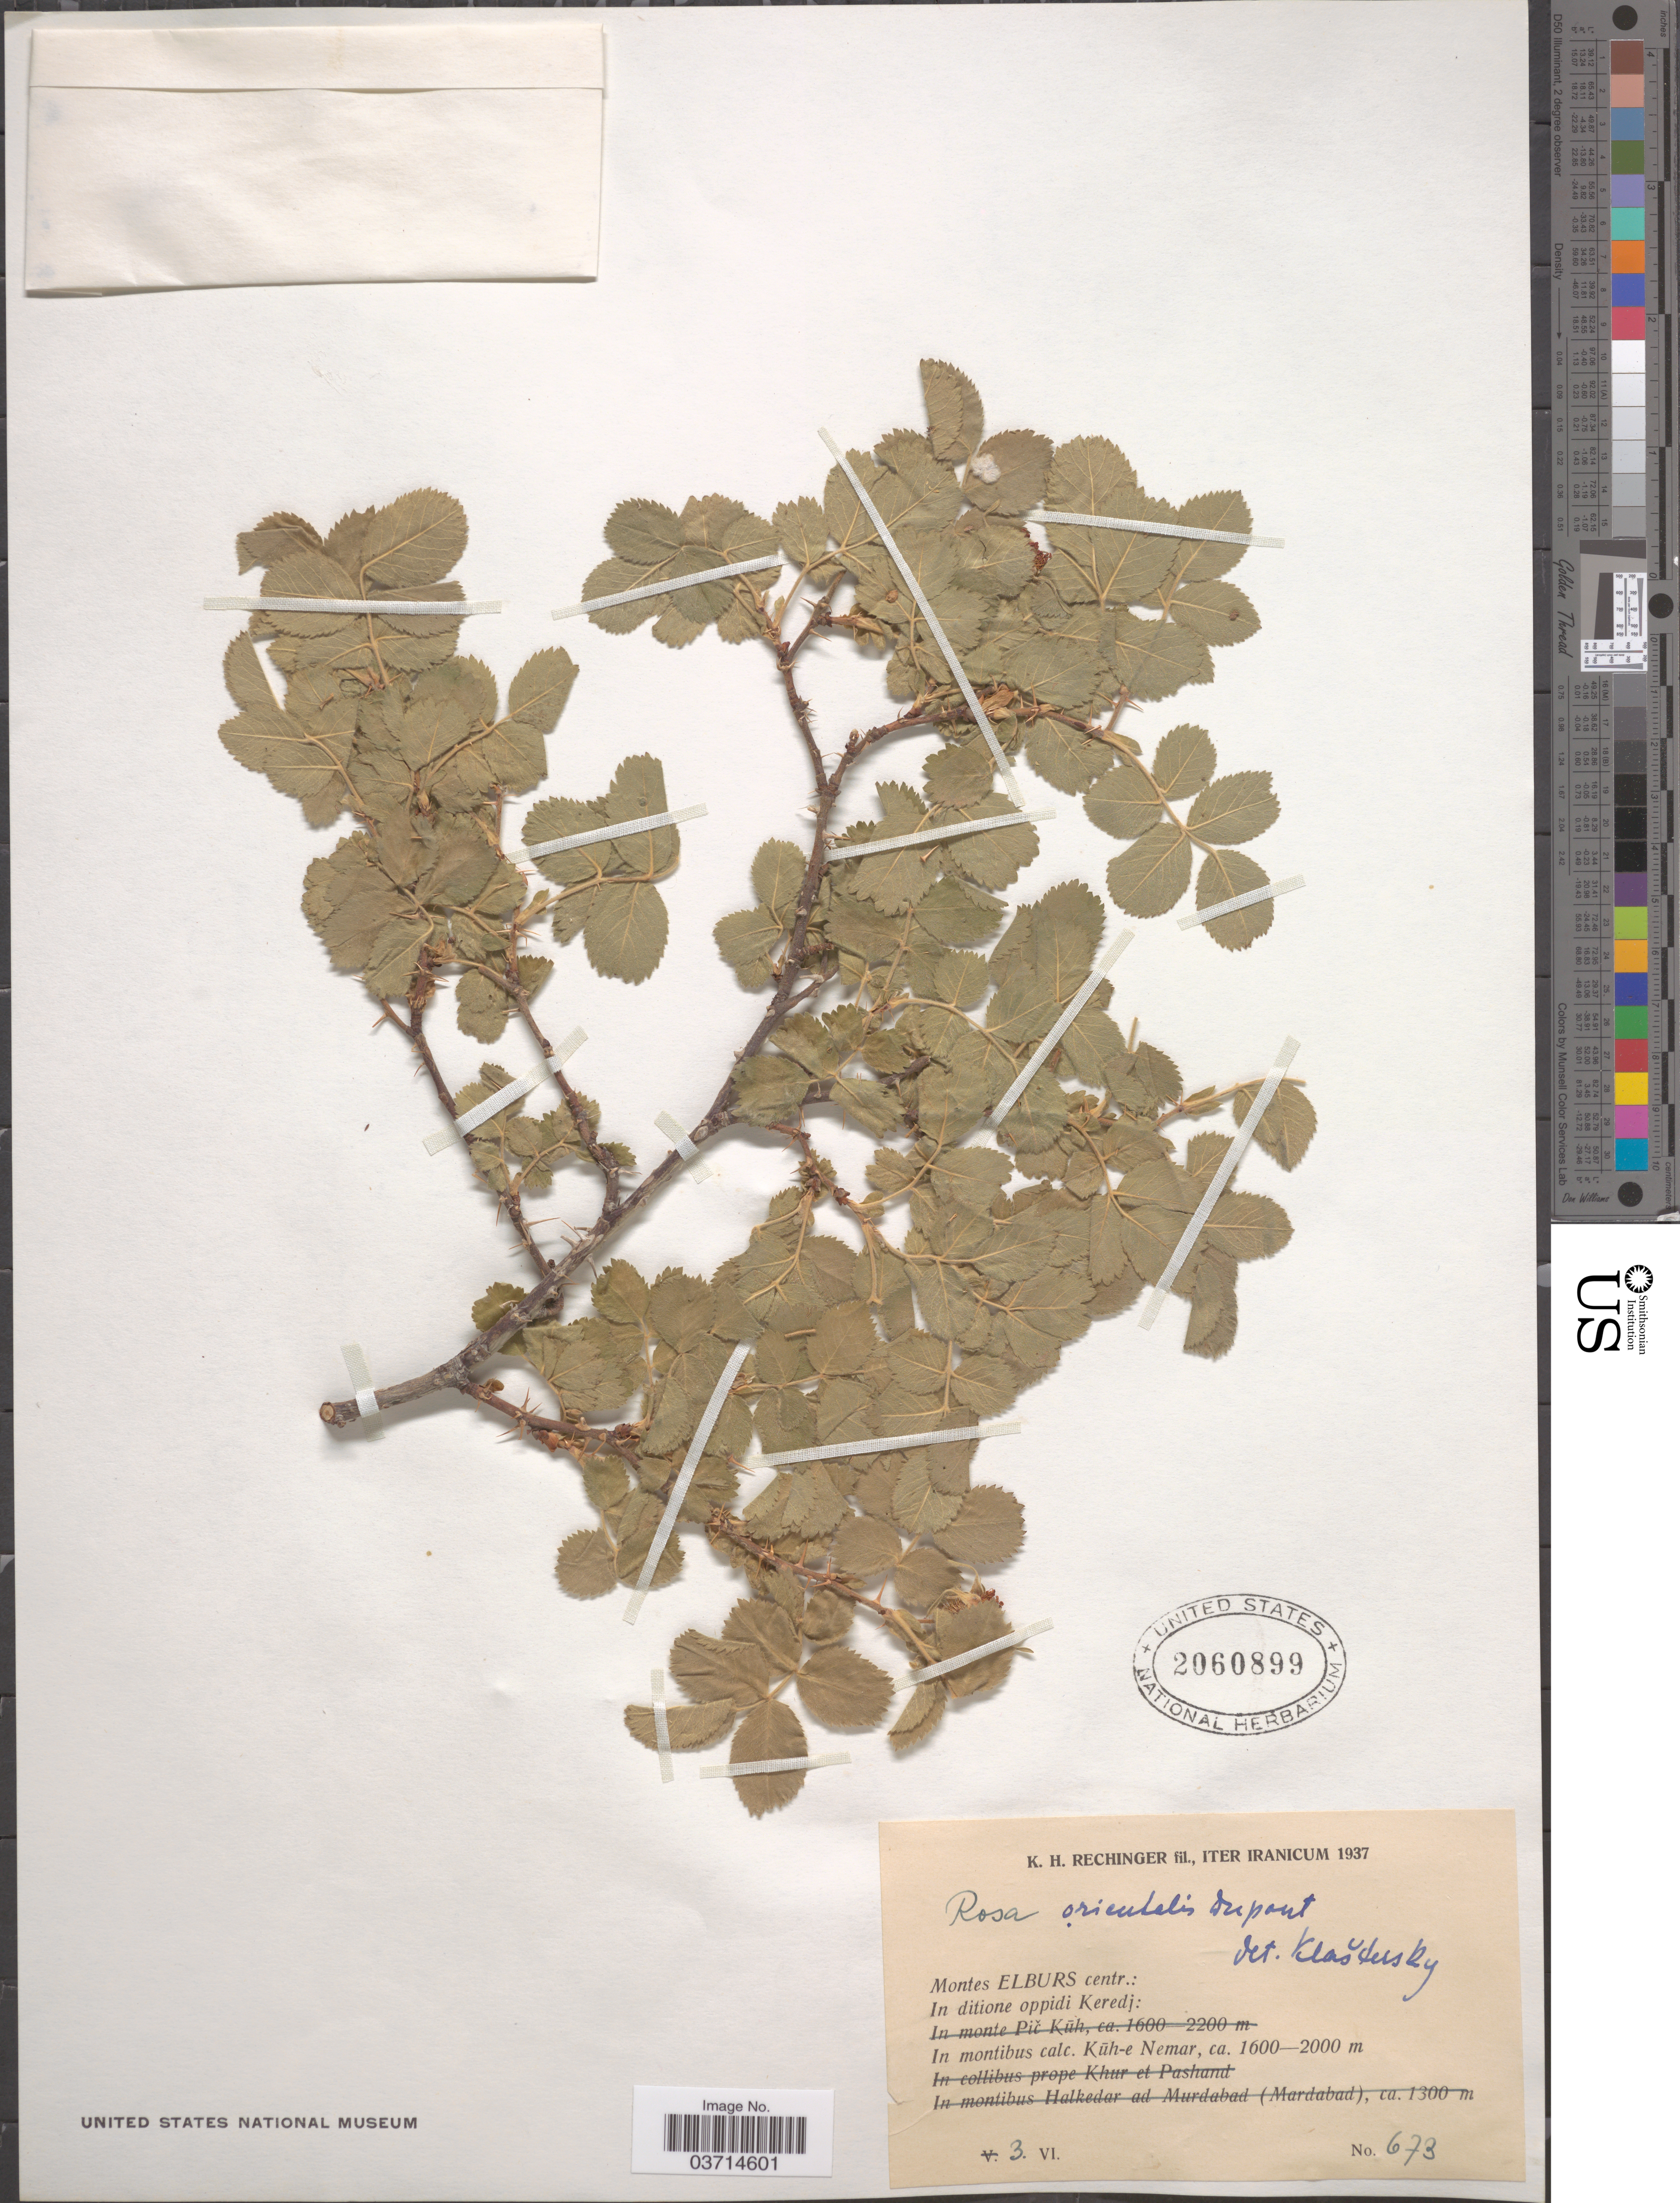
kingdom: Plantae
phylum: Tracheophyta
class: Magnoliopsida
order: Rosales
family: Rosaceae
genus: Rosa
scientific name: Rosa orientalis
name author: A.Dupont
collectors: K. H. Rechinger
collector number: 673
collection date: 1937-06-03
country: Iran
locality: Iranicum. Montes Elburs centr.: In ditione oppidi Keredj: In montibus calc. Kūh-e Nemar.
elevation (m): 1600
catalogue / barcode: US 2060899